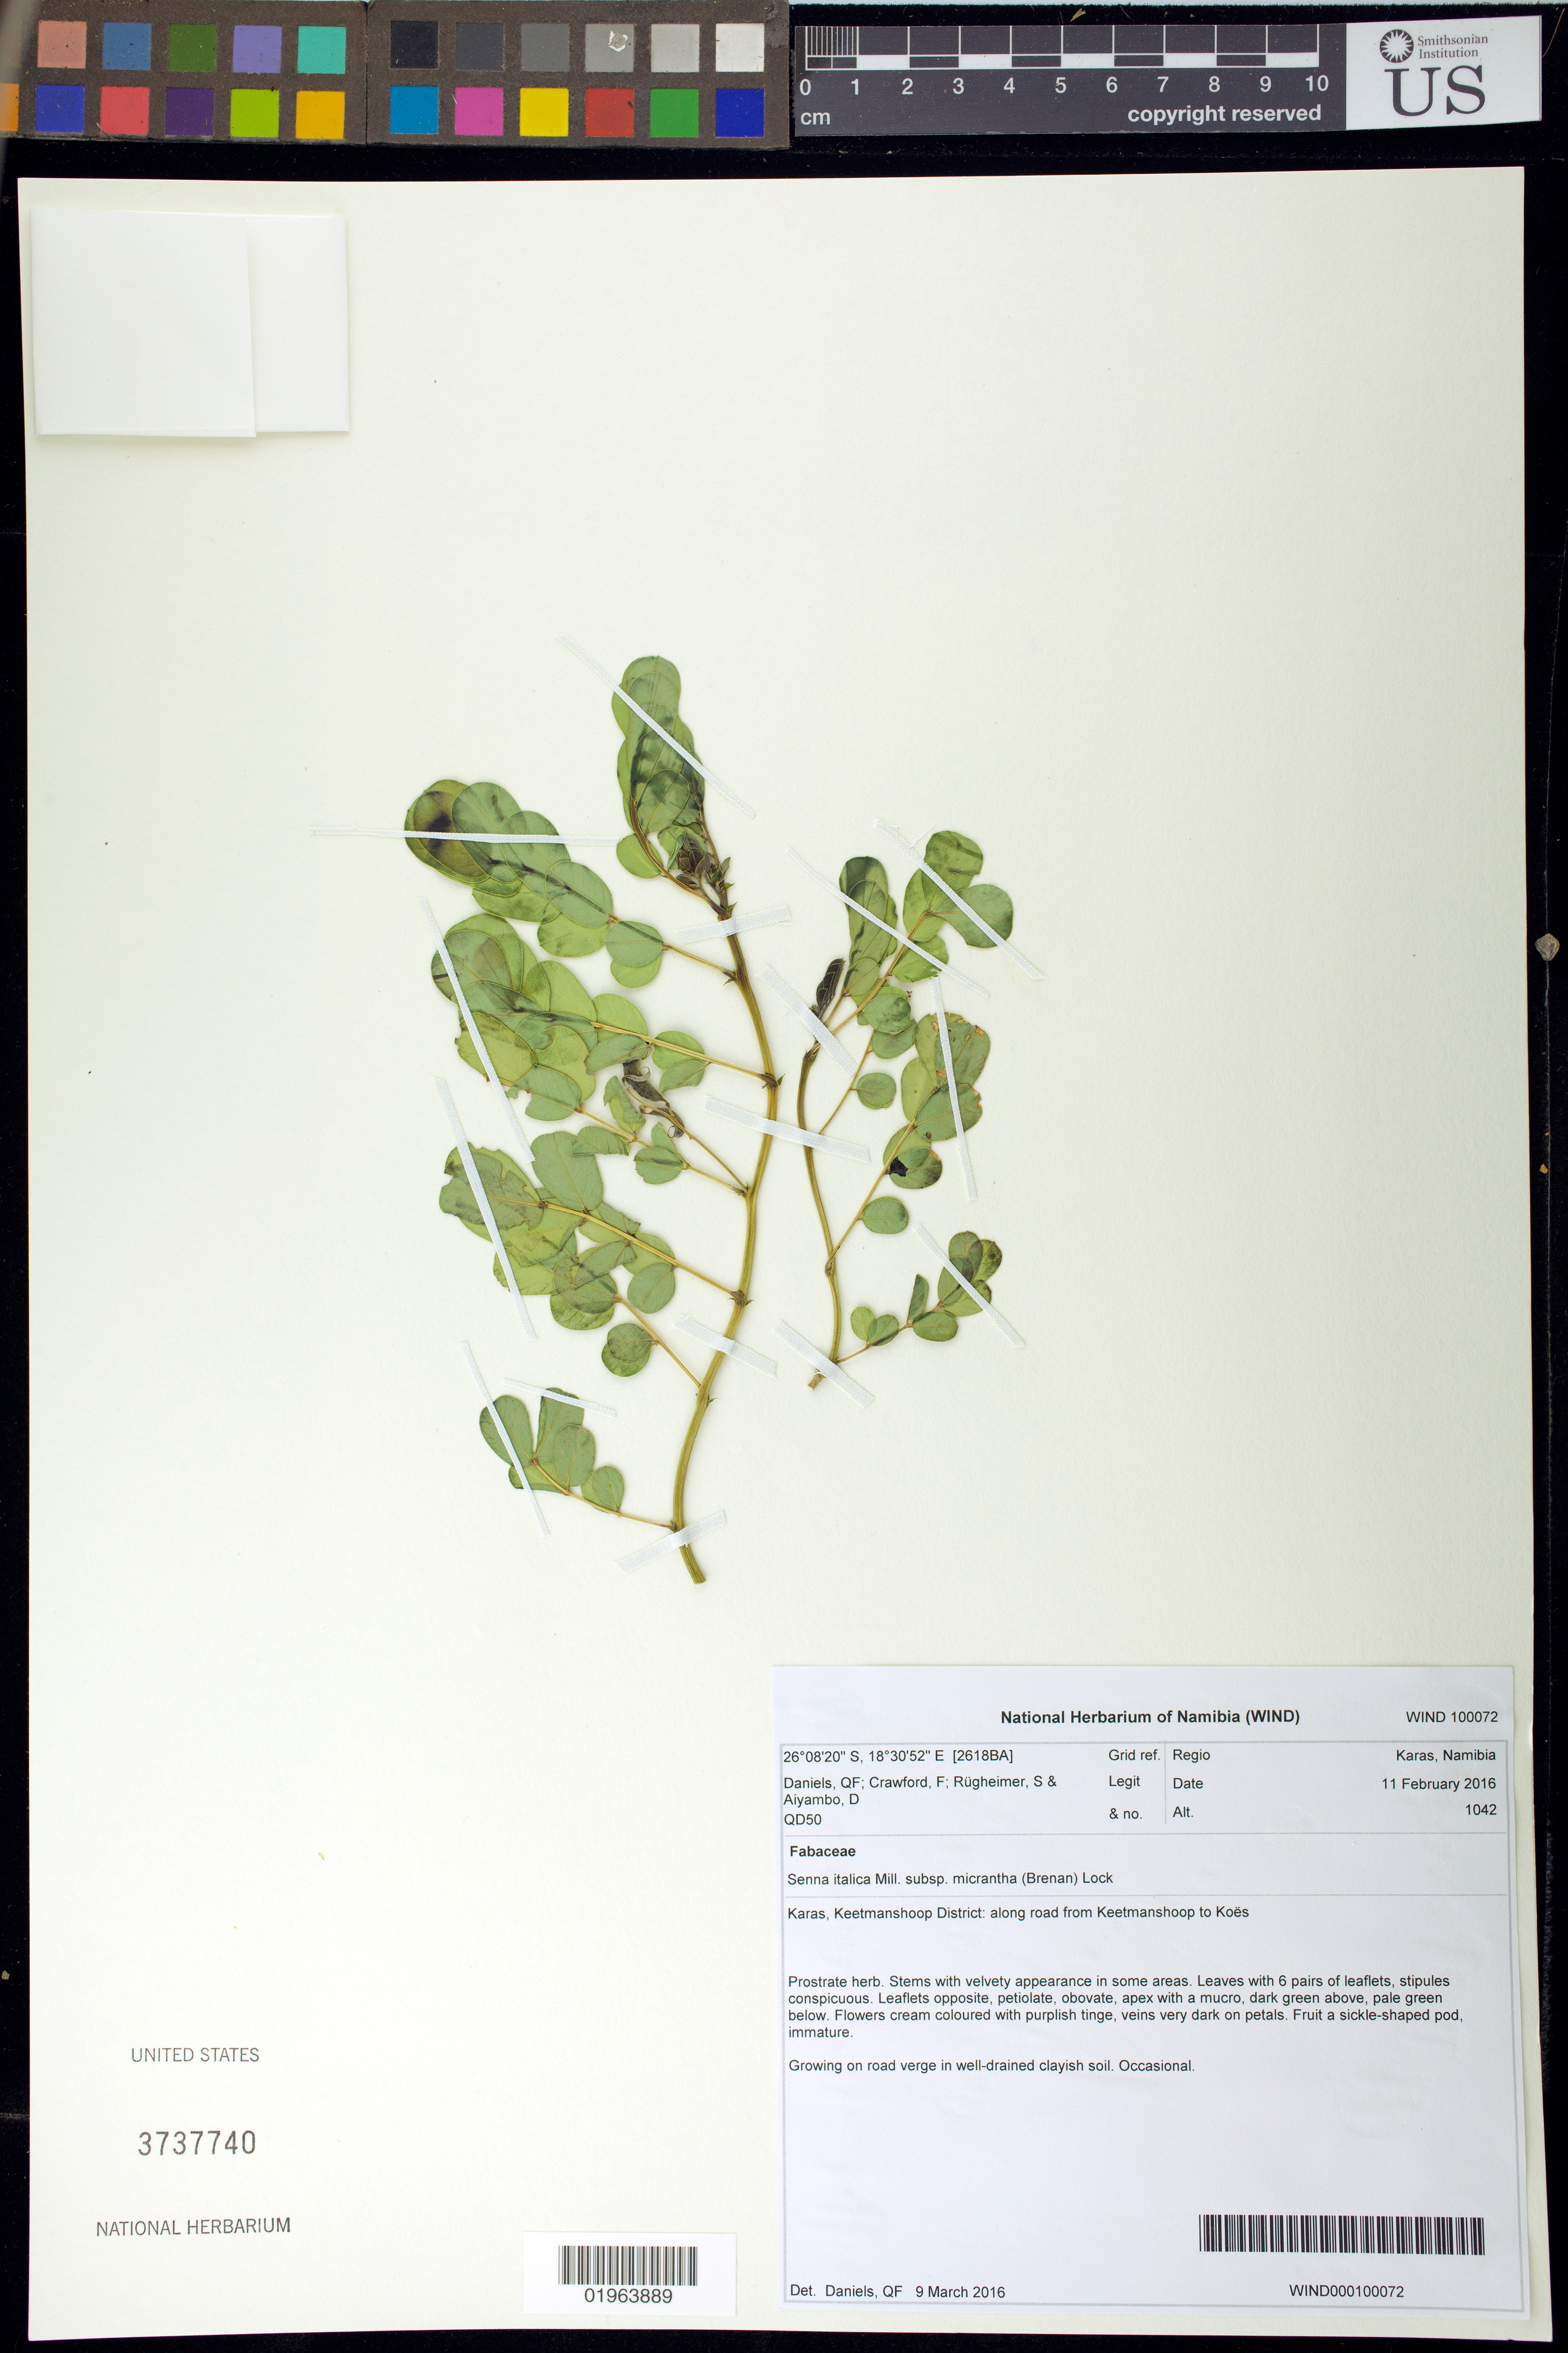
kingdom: Plantae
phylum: Tracheophyta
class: Magnoliopsida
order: Fabales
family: Fabaceae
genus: Senna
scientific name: Senna italica subsp. micrantha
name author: (Brenan) Lock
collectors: Q. Daniels, F. Crawford, S. Rugheimer & D. Aiyambo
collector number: QD50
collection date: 2016-02-11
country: Namibia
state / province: Karas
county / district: Keetmanshoop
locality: Along road from Keetmanshoop to Koes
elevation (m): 1042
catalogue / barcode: US 3737740